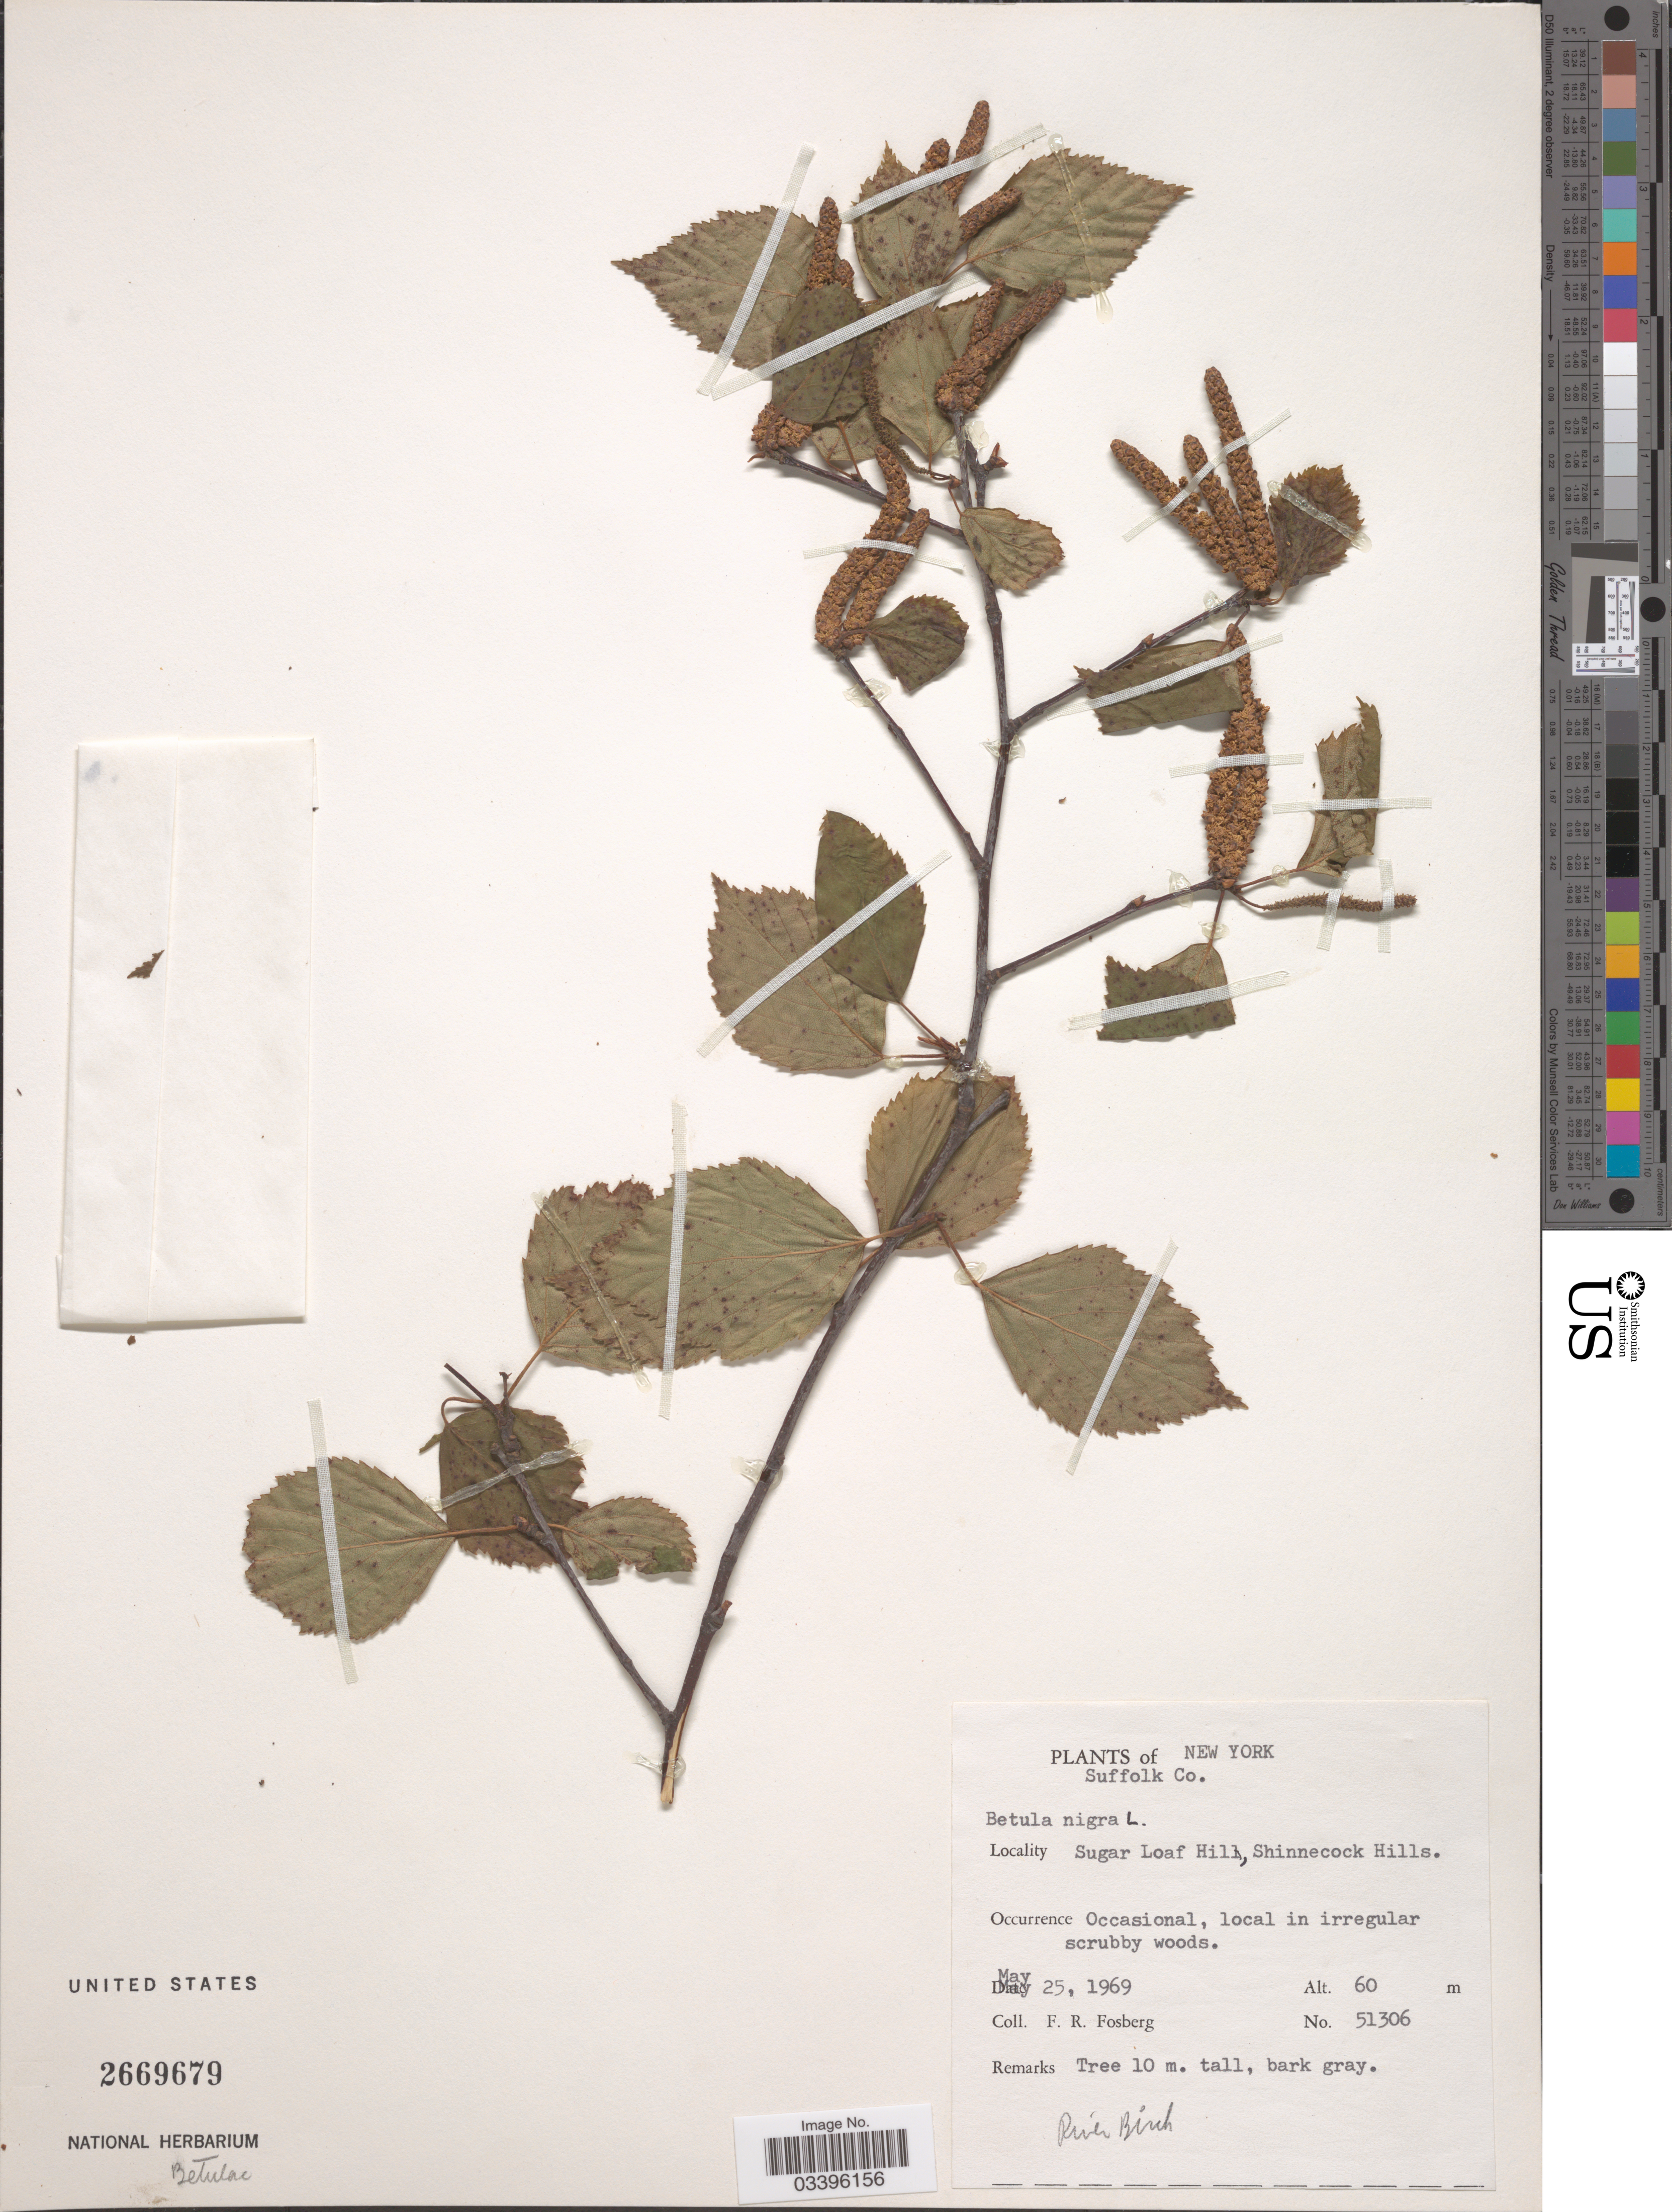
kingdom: Plantae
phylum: Tracheophyta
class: Magnoliopsida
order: Fagales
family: Betulaceae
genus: Betula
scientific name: Betula nigra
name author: L.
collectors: F. R. Fosberg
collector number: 51306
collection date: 1969-05-25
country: United States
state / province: New York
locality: Suffolk Co. Sugar Loaf Hill, Shinnecock Hills.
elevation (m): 60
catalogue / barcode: US 2669679